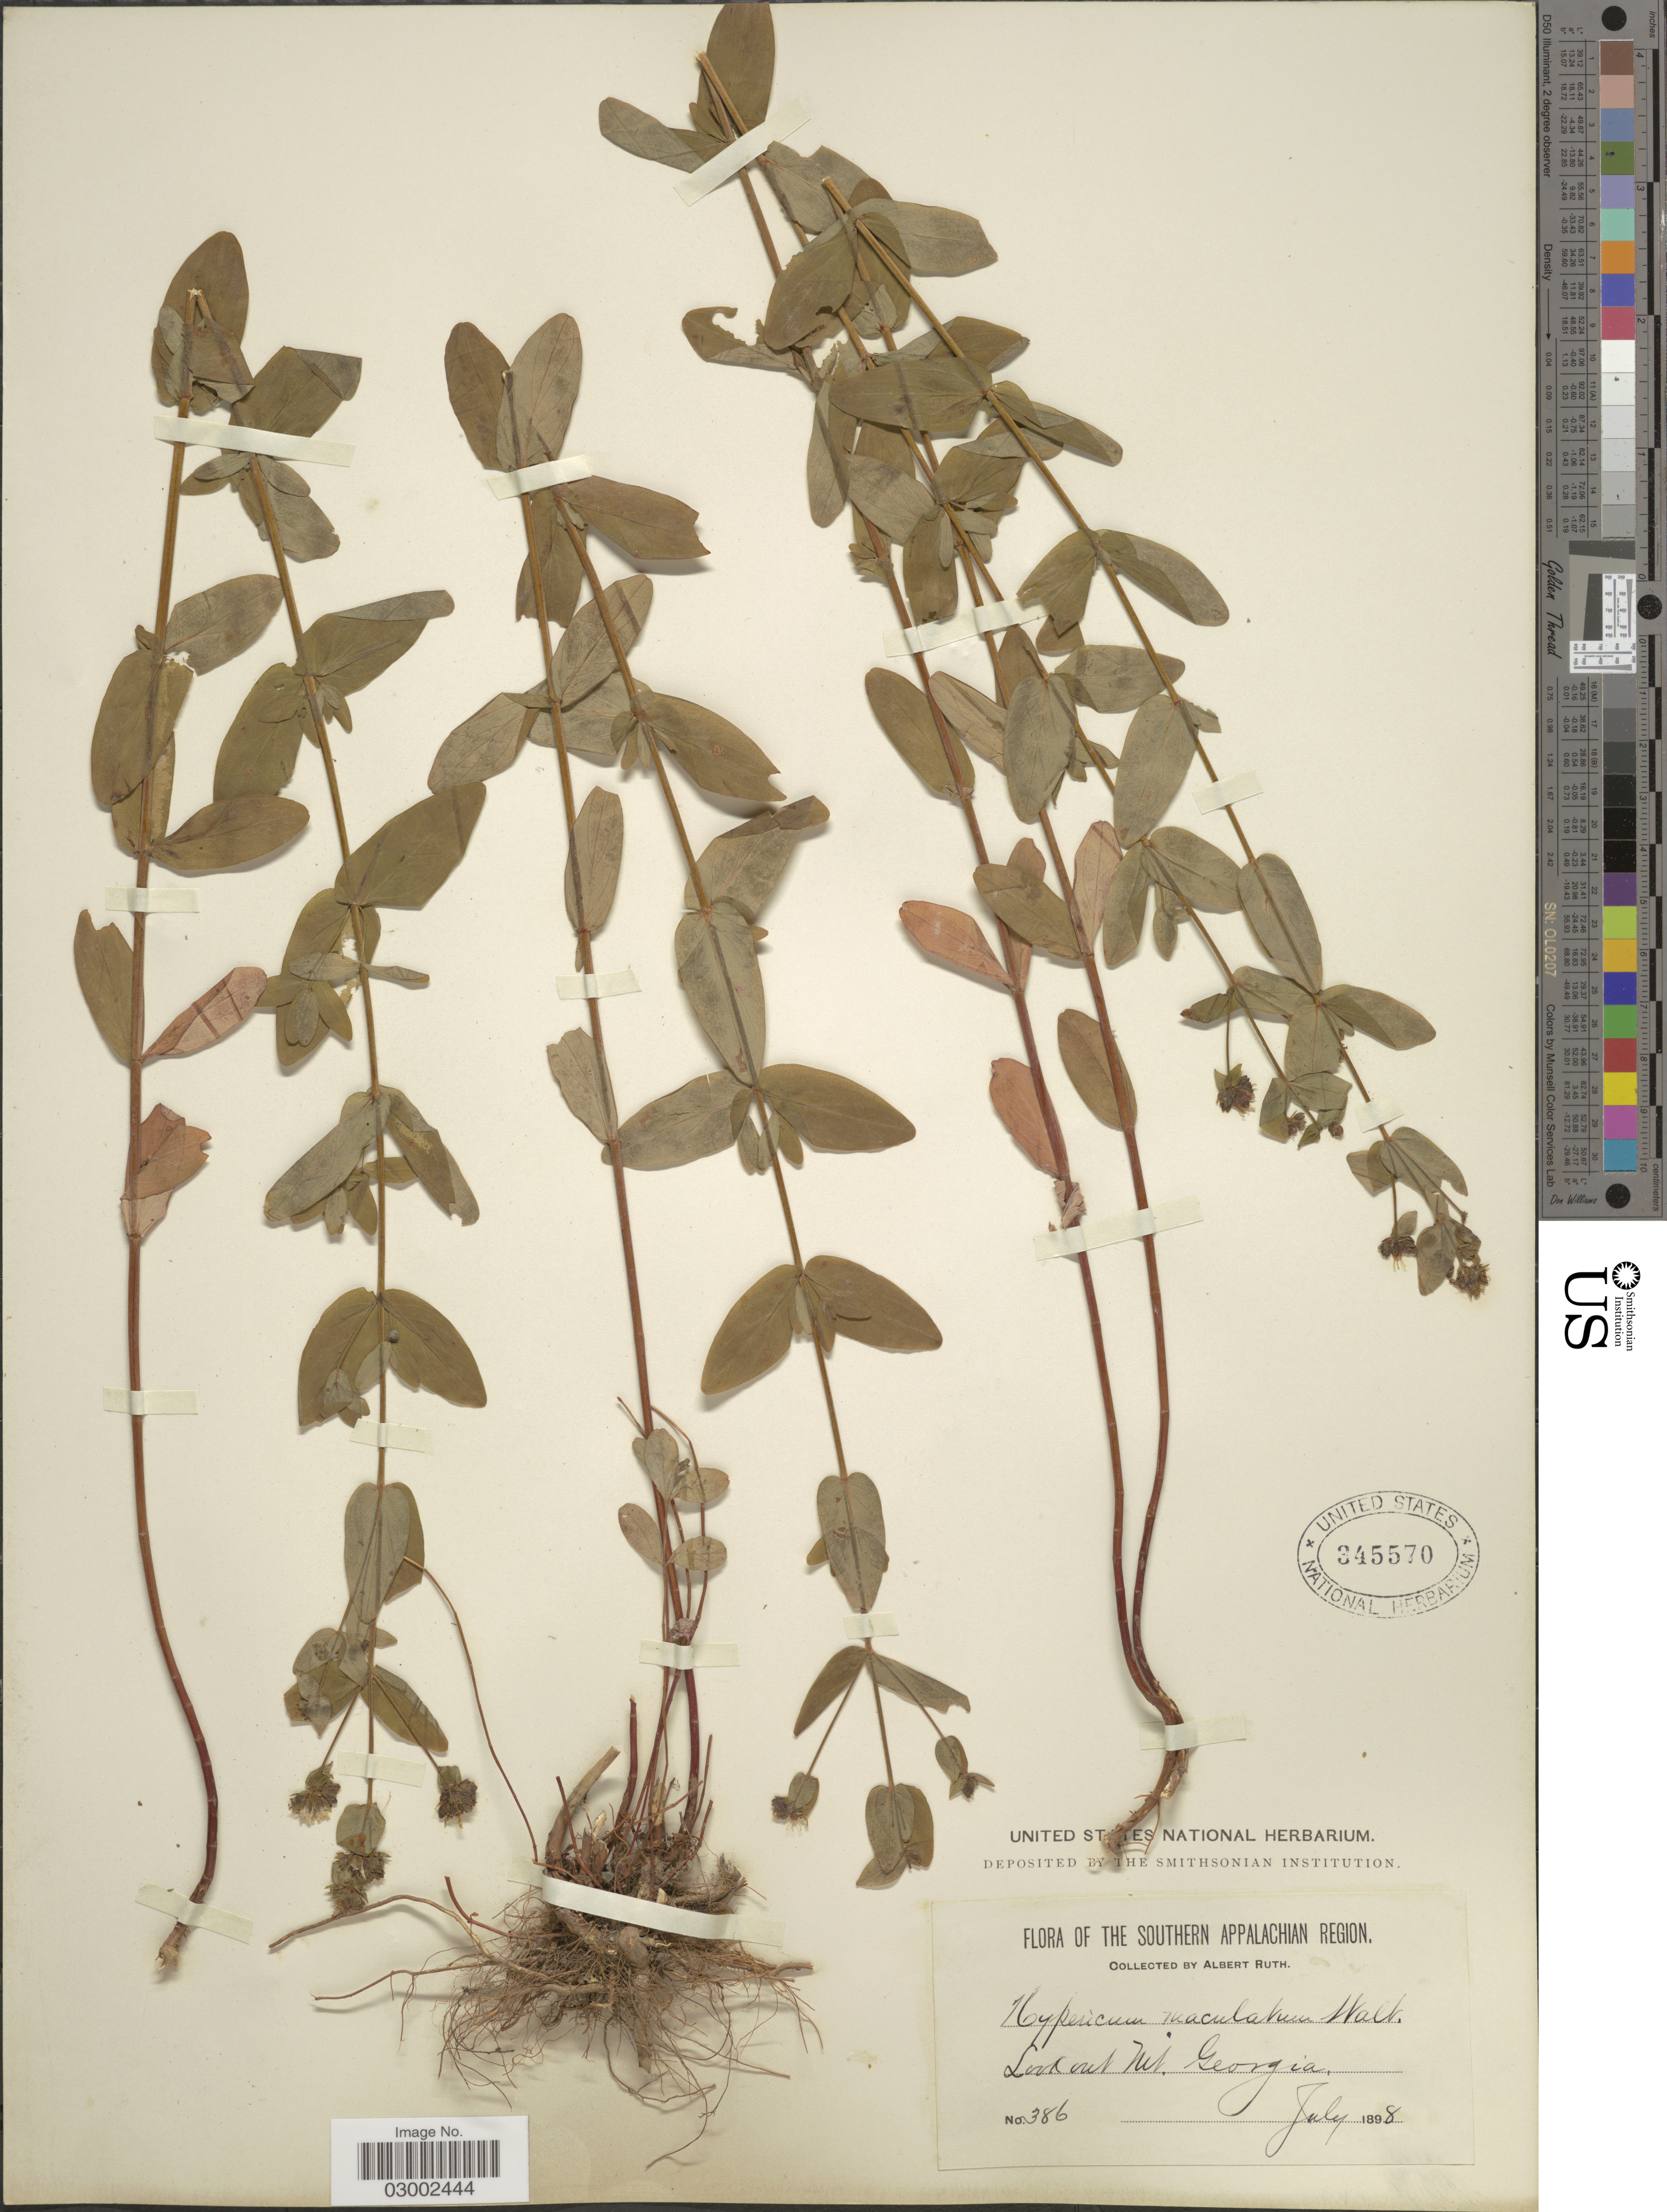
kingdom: Plantae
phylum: Tracheophyta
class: Magnoliopsida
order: Malpighiales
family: Hypericaceae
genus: Hypericum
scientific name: Hypericum punctatum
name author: Lam.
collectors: A. Ruth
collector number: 386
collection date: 1898-07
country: United States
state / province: Georgia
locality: Southern Appalachian Region. Lookout Mt.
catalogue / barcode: US 345570